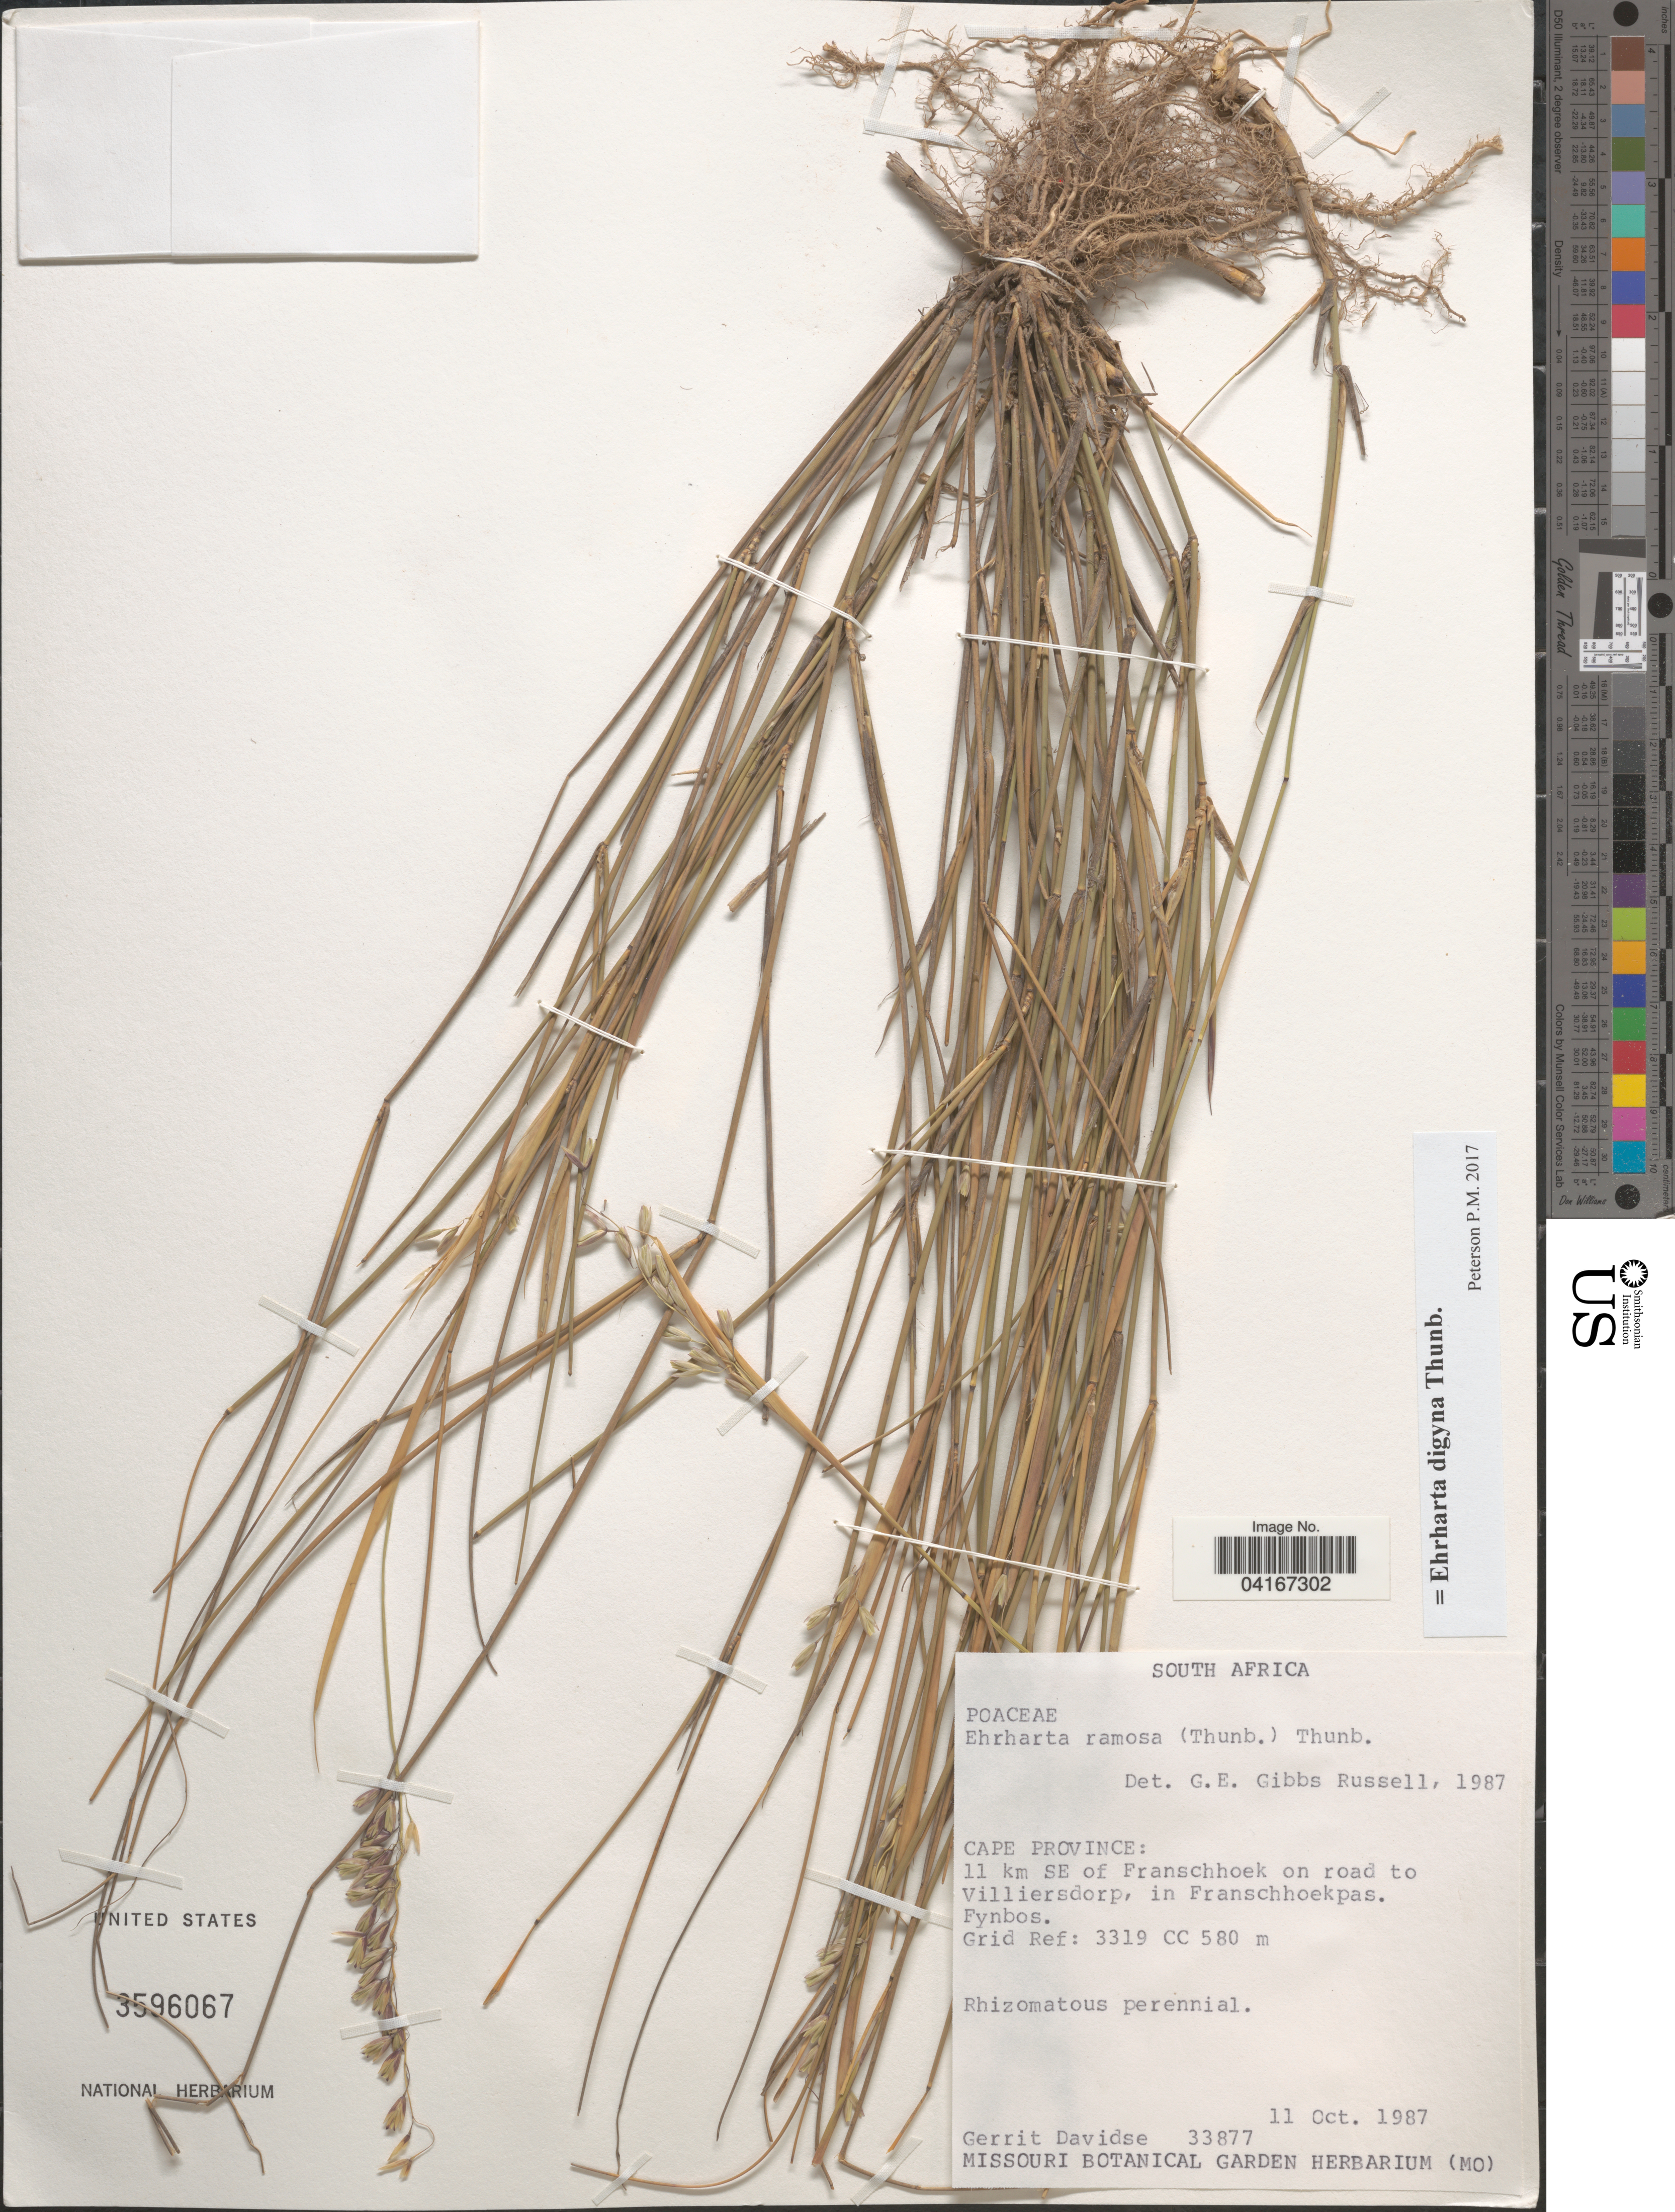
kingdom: Plantae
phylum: Tracheophyta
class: Liliopsida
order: Poales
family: Poaceae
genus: Ehrharta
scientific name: Ehrharta digyna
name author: Thunb.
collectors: G. Davidse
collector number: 33877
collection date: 1987-10-11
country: South Africa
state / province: Western Cape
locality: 11 km SE of Franschhoek on road to Villiersdorp, in Franschhoekpas. Fynbos. Grid Ref: 3319 CC.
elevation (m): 580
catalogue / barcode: US 3596067